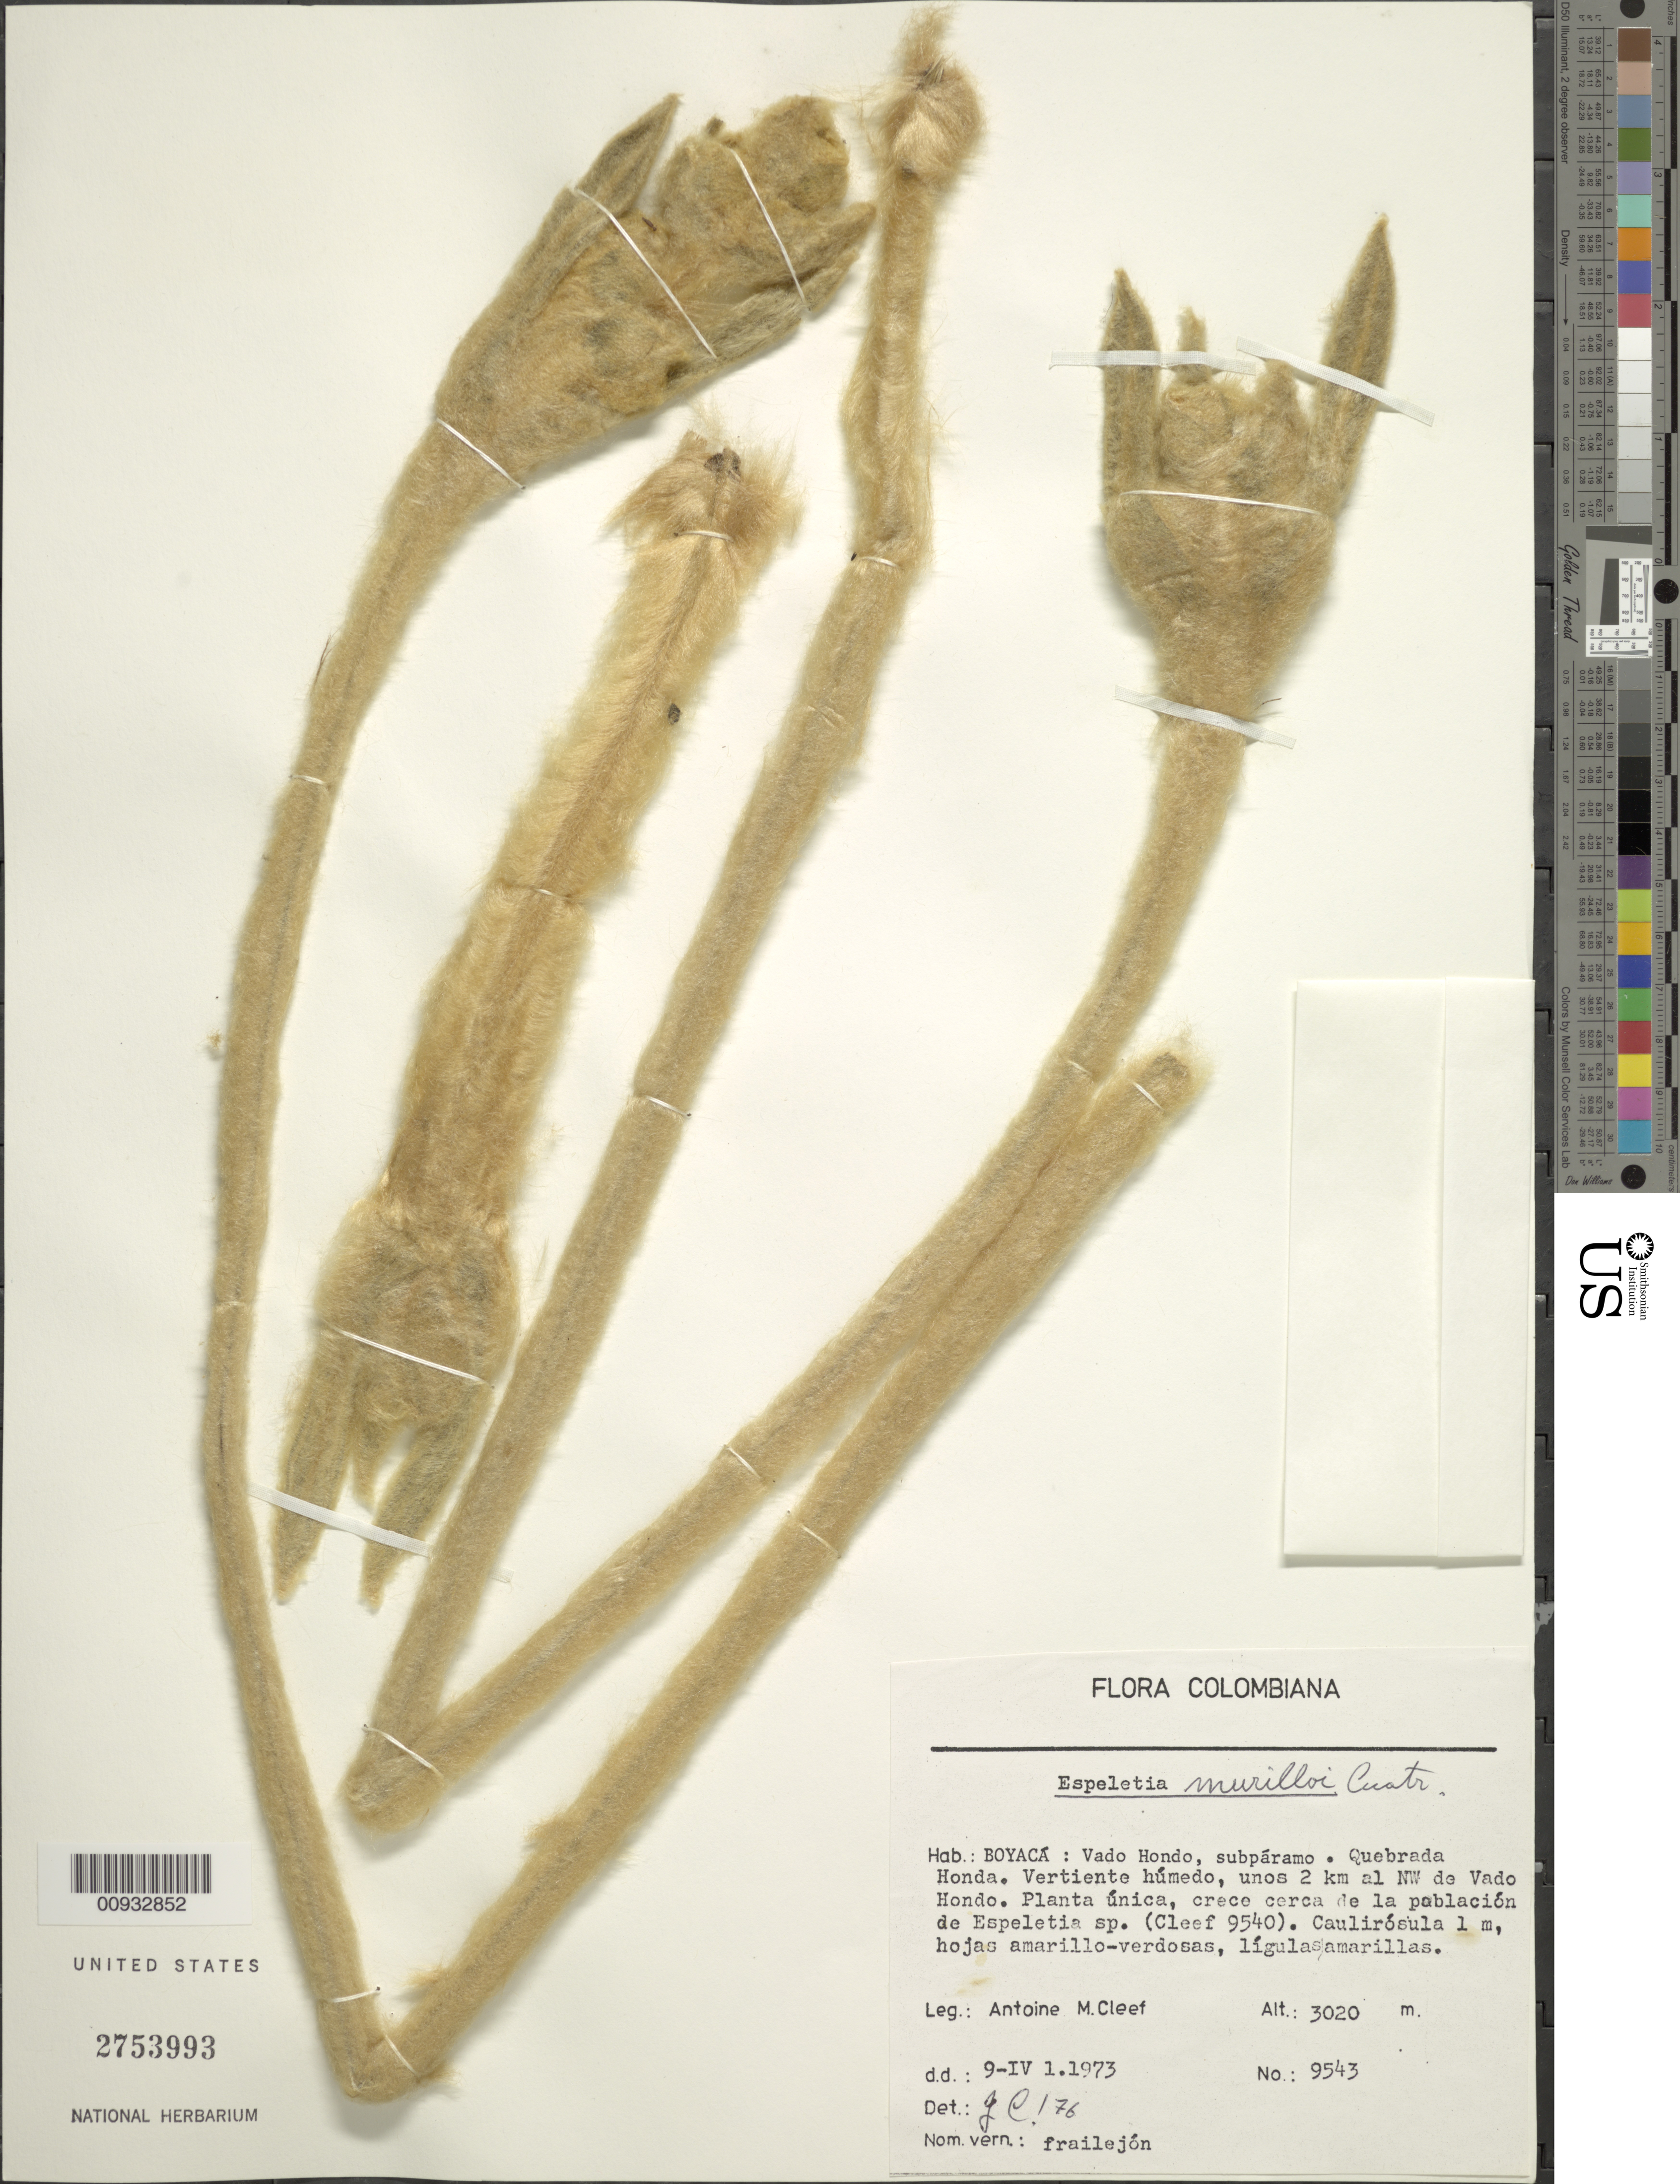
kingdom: Plantae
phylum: Tracheophyta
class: Magnoliopsida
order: Asterales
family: Asteraceae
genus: Espeletia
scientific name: Espeletia murilloi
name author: Cuatrec.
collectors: A. M. Cleef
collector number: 9543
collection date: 1973-04-09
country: Colombia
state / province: Boyacá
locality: Vado Hondo, Quebrada Honda, unos 2 km al NW de Vado Hondo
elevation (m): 3020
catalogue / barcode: US 2753993